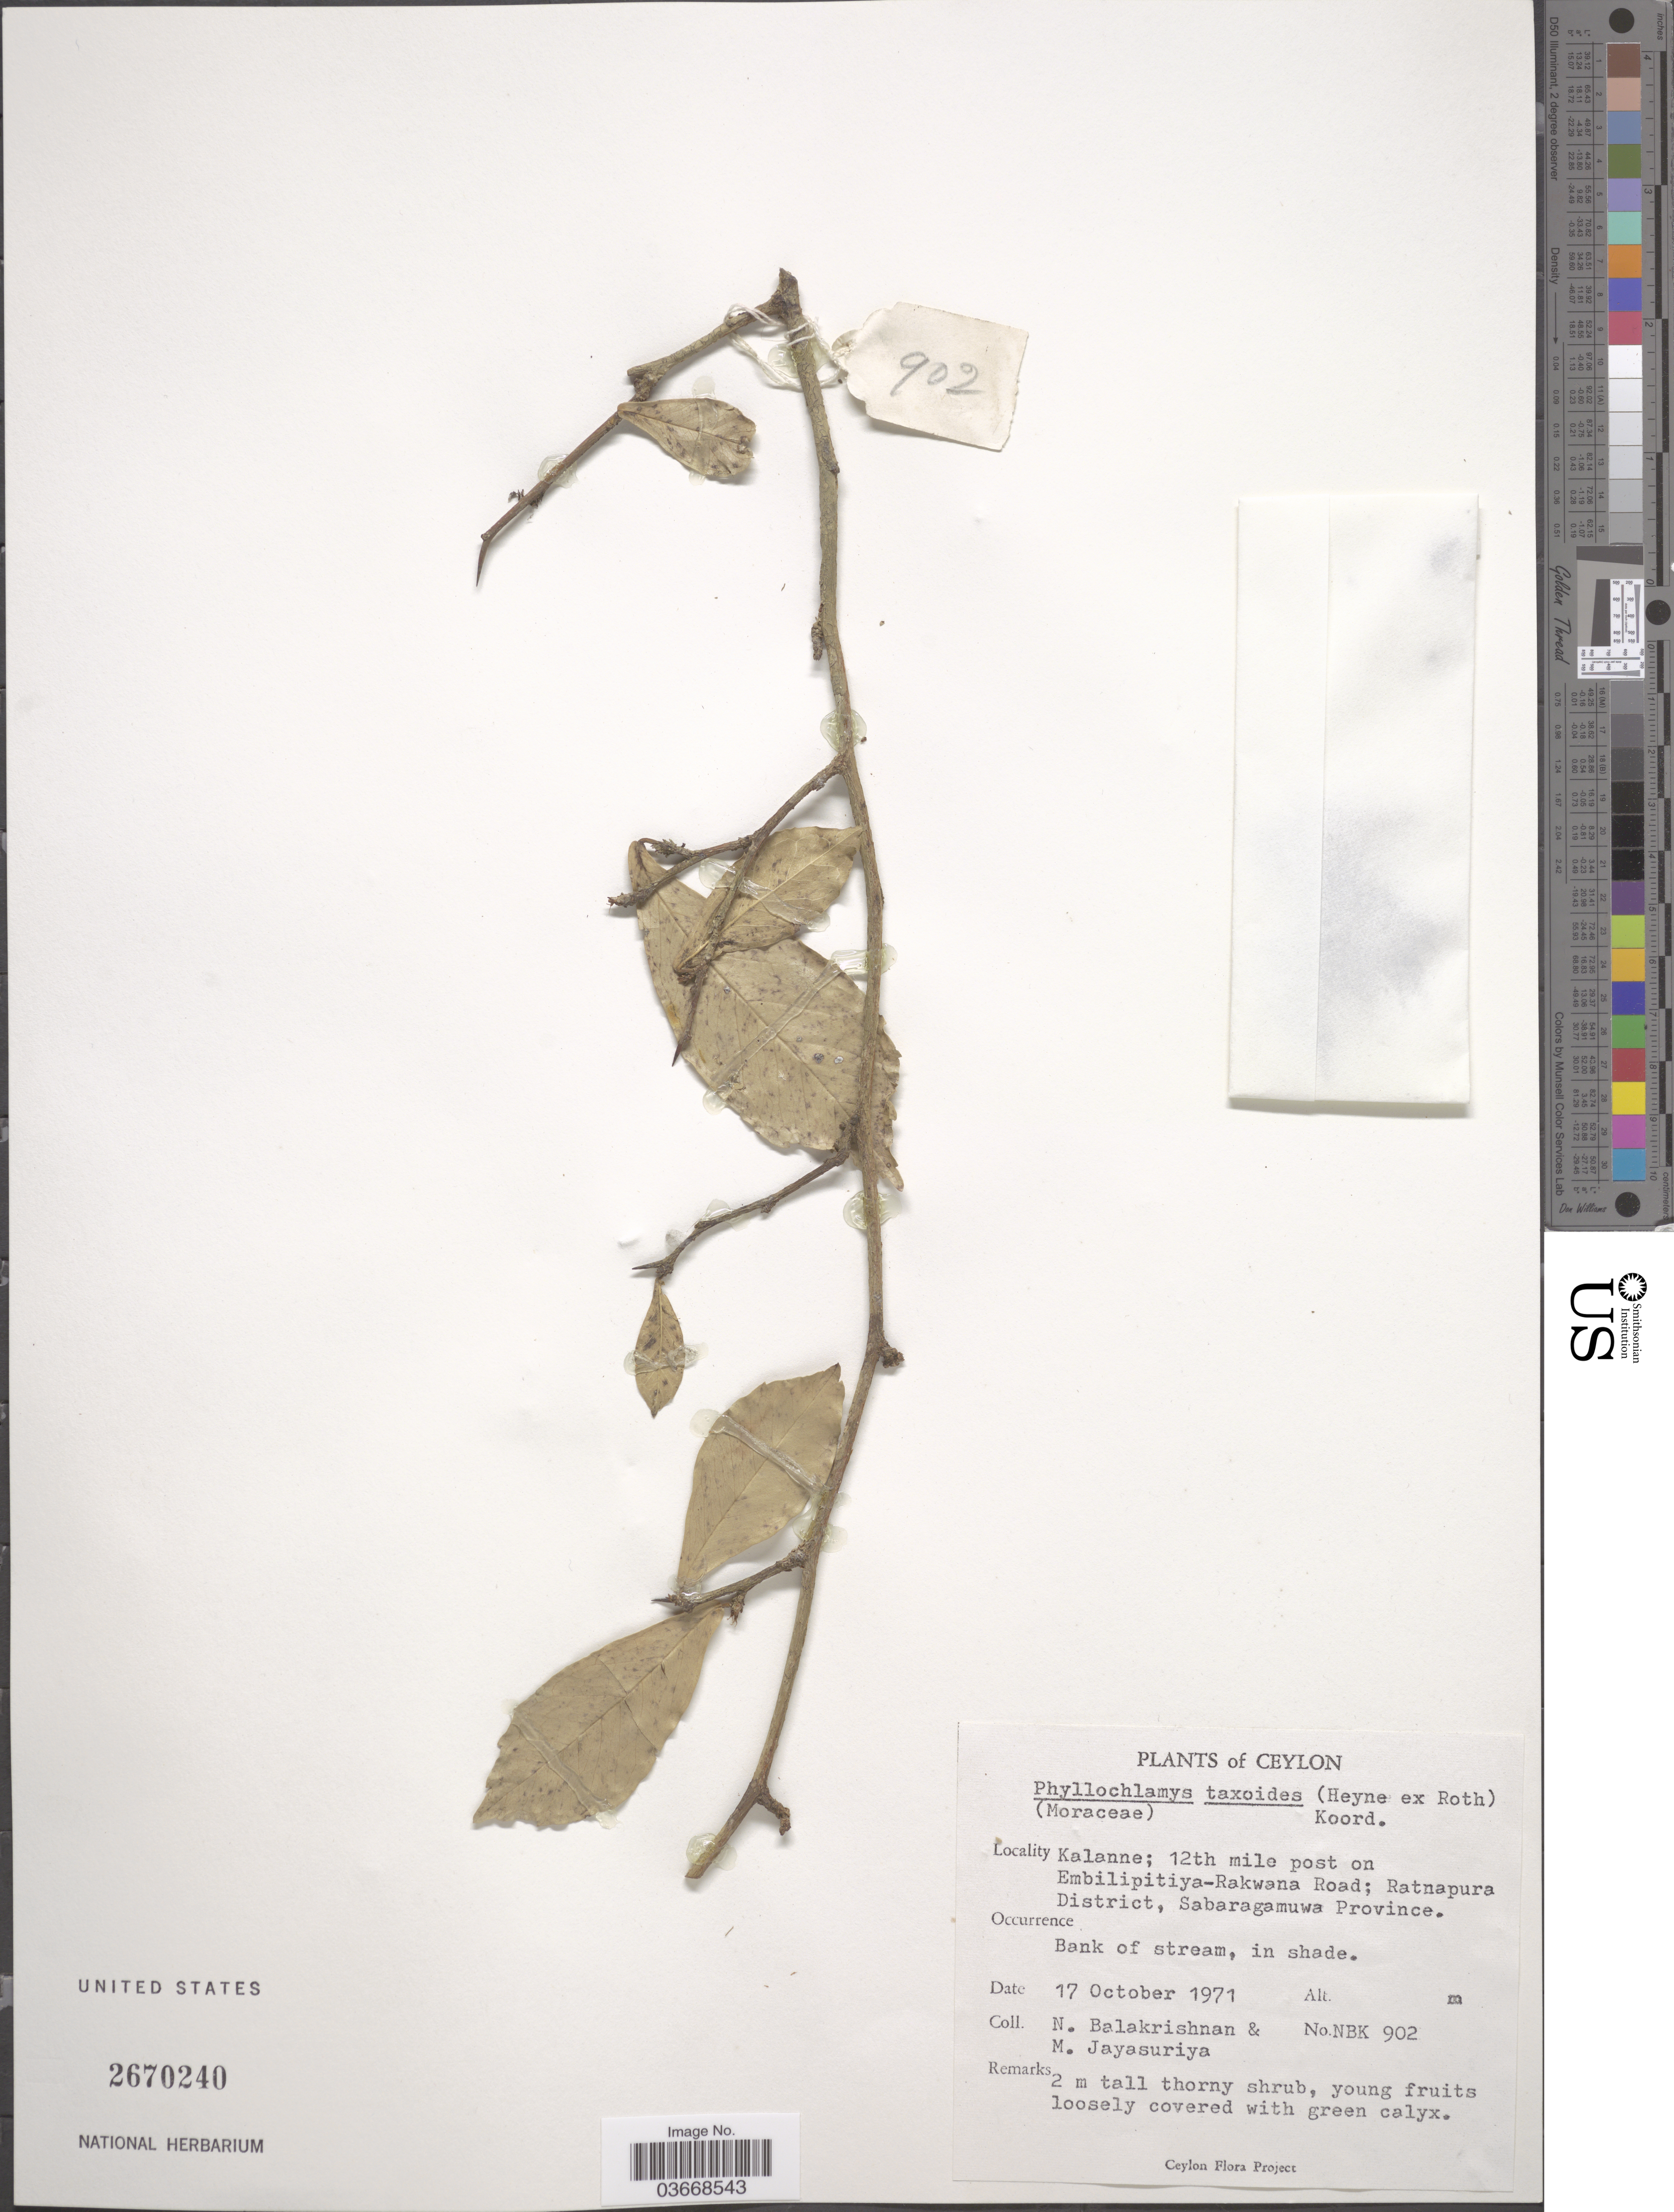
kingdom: Plantae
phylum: Tracheophyta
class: Magnoliopsida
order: Rosales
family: Moraceae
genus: Taxotrophis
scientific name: Taxotrophis taxoides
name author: (B. Heyne ex Roth) Chew ex E. M. Gardner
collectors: N. Balakrishnan & M. Jayasuriya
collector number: NBK902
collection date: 1971-10-17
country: Sri Lanka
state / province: Sabaragamuwa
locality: Ceylon. Kalanne; 12th mile post on Embilipitya-Rakwana Road; Ratnapura District.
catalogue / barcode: US 2670240